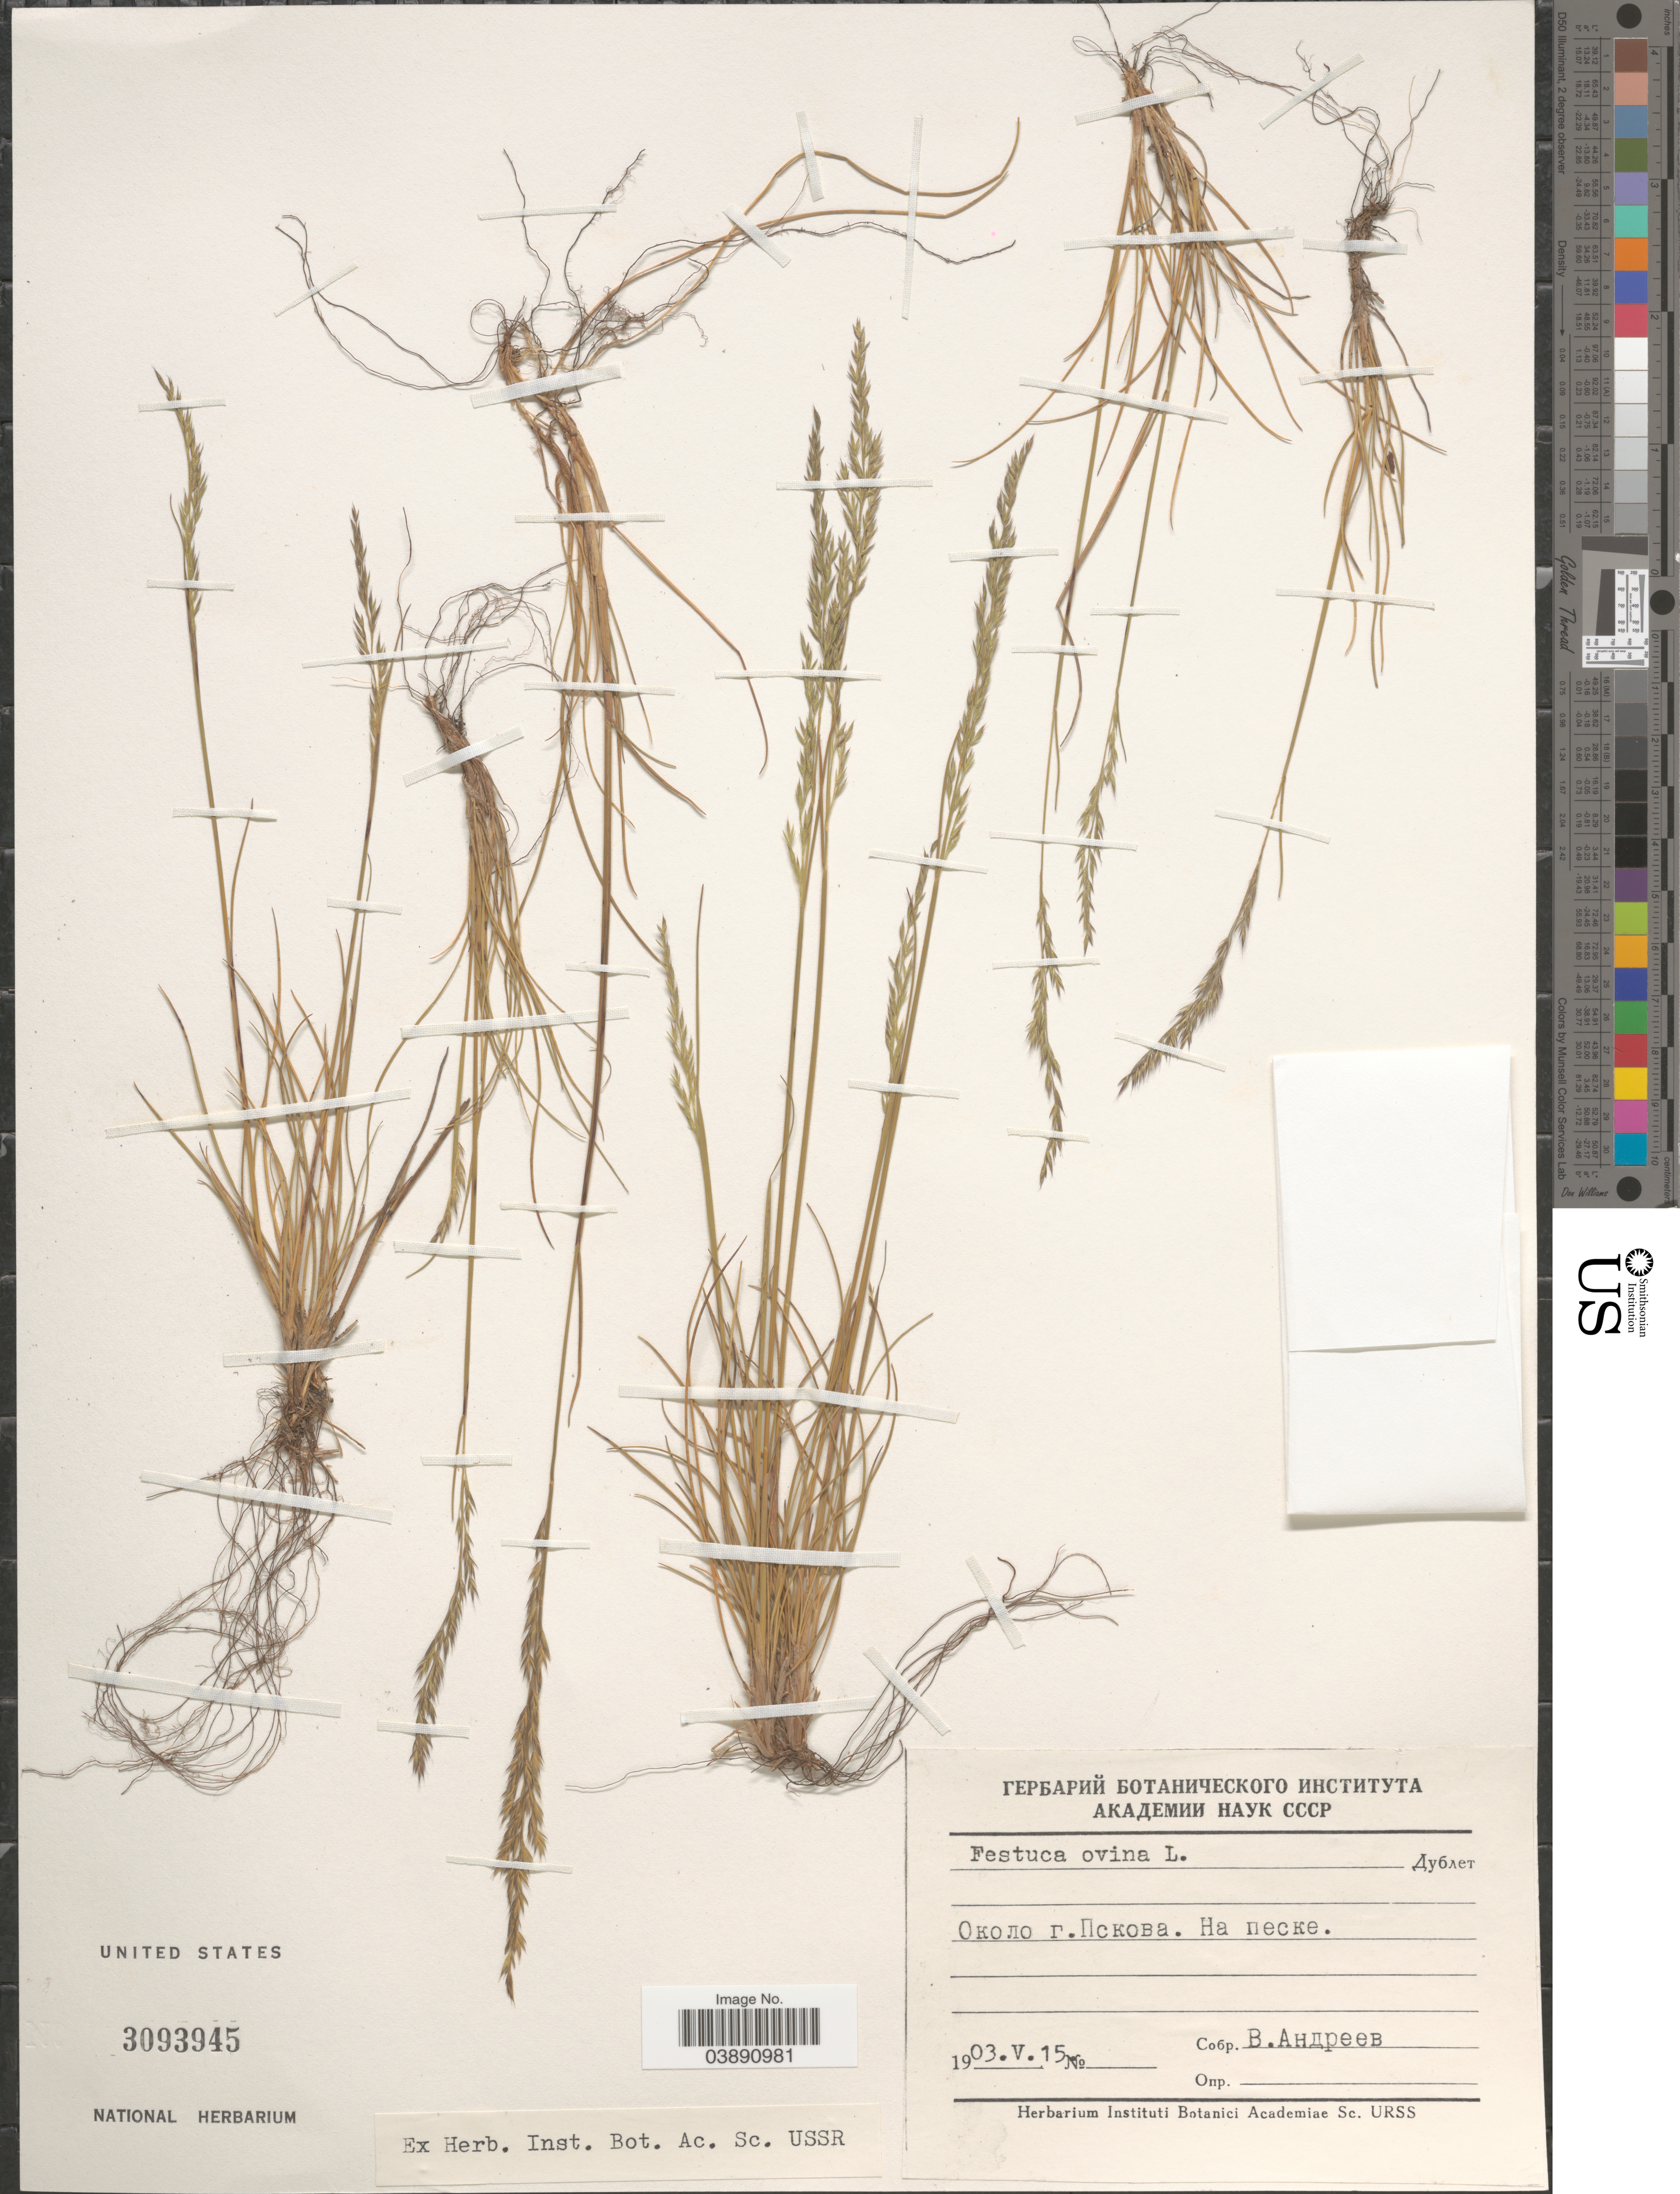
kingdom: Plantae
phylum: Tracheophyta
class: Liliopsida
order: Poales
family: Poaceae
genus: Festuca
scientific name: Festuca ovina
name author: L.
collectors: V. Andreev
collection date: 1903-05-15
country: Russian Federation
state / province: Pskov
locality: Near Pskov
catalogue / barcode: US 3093945